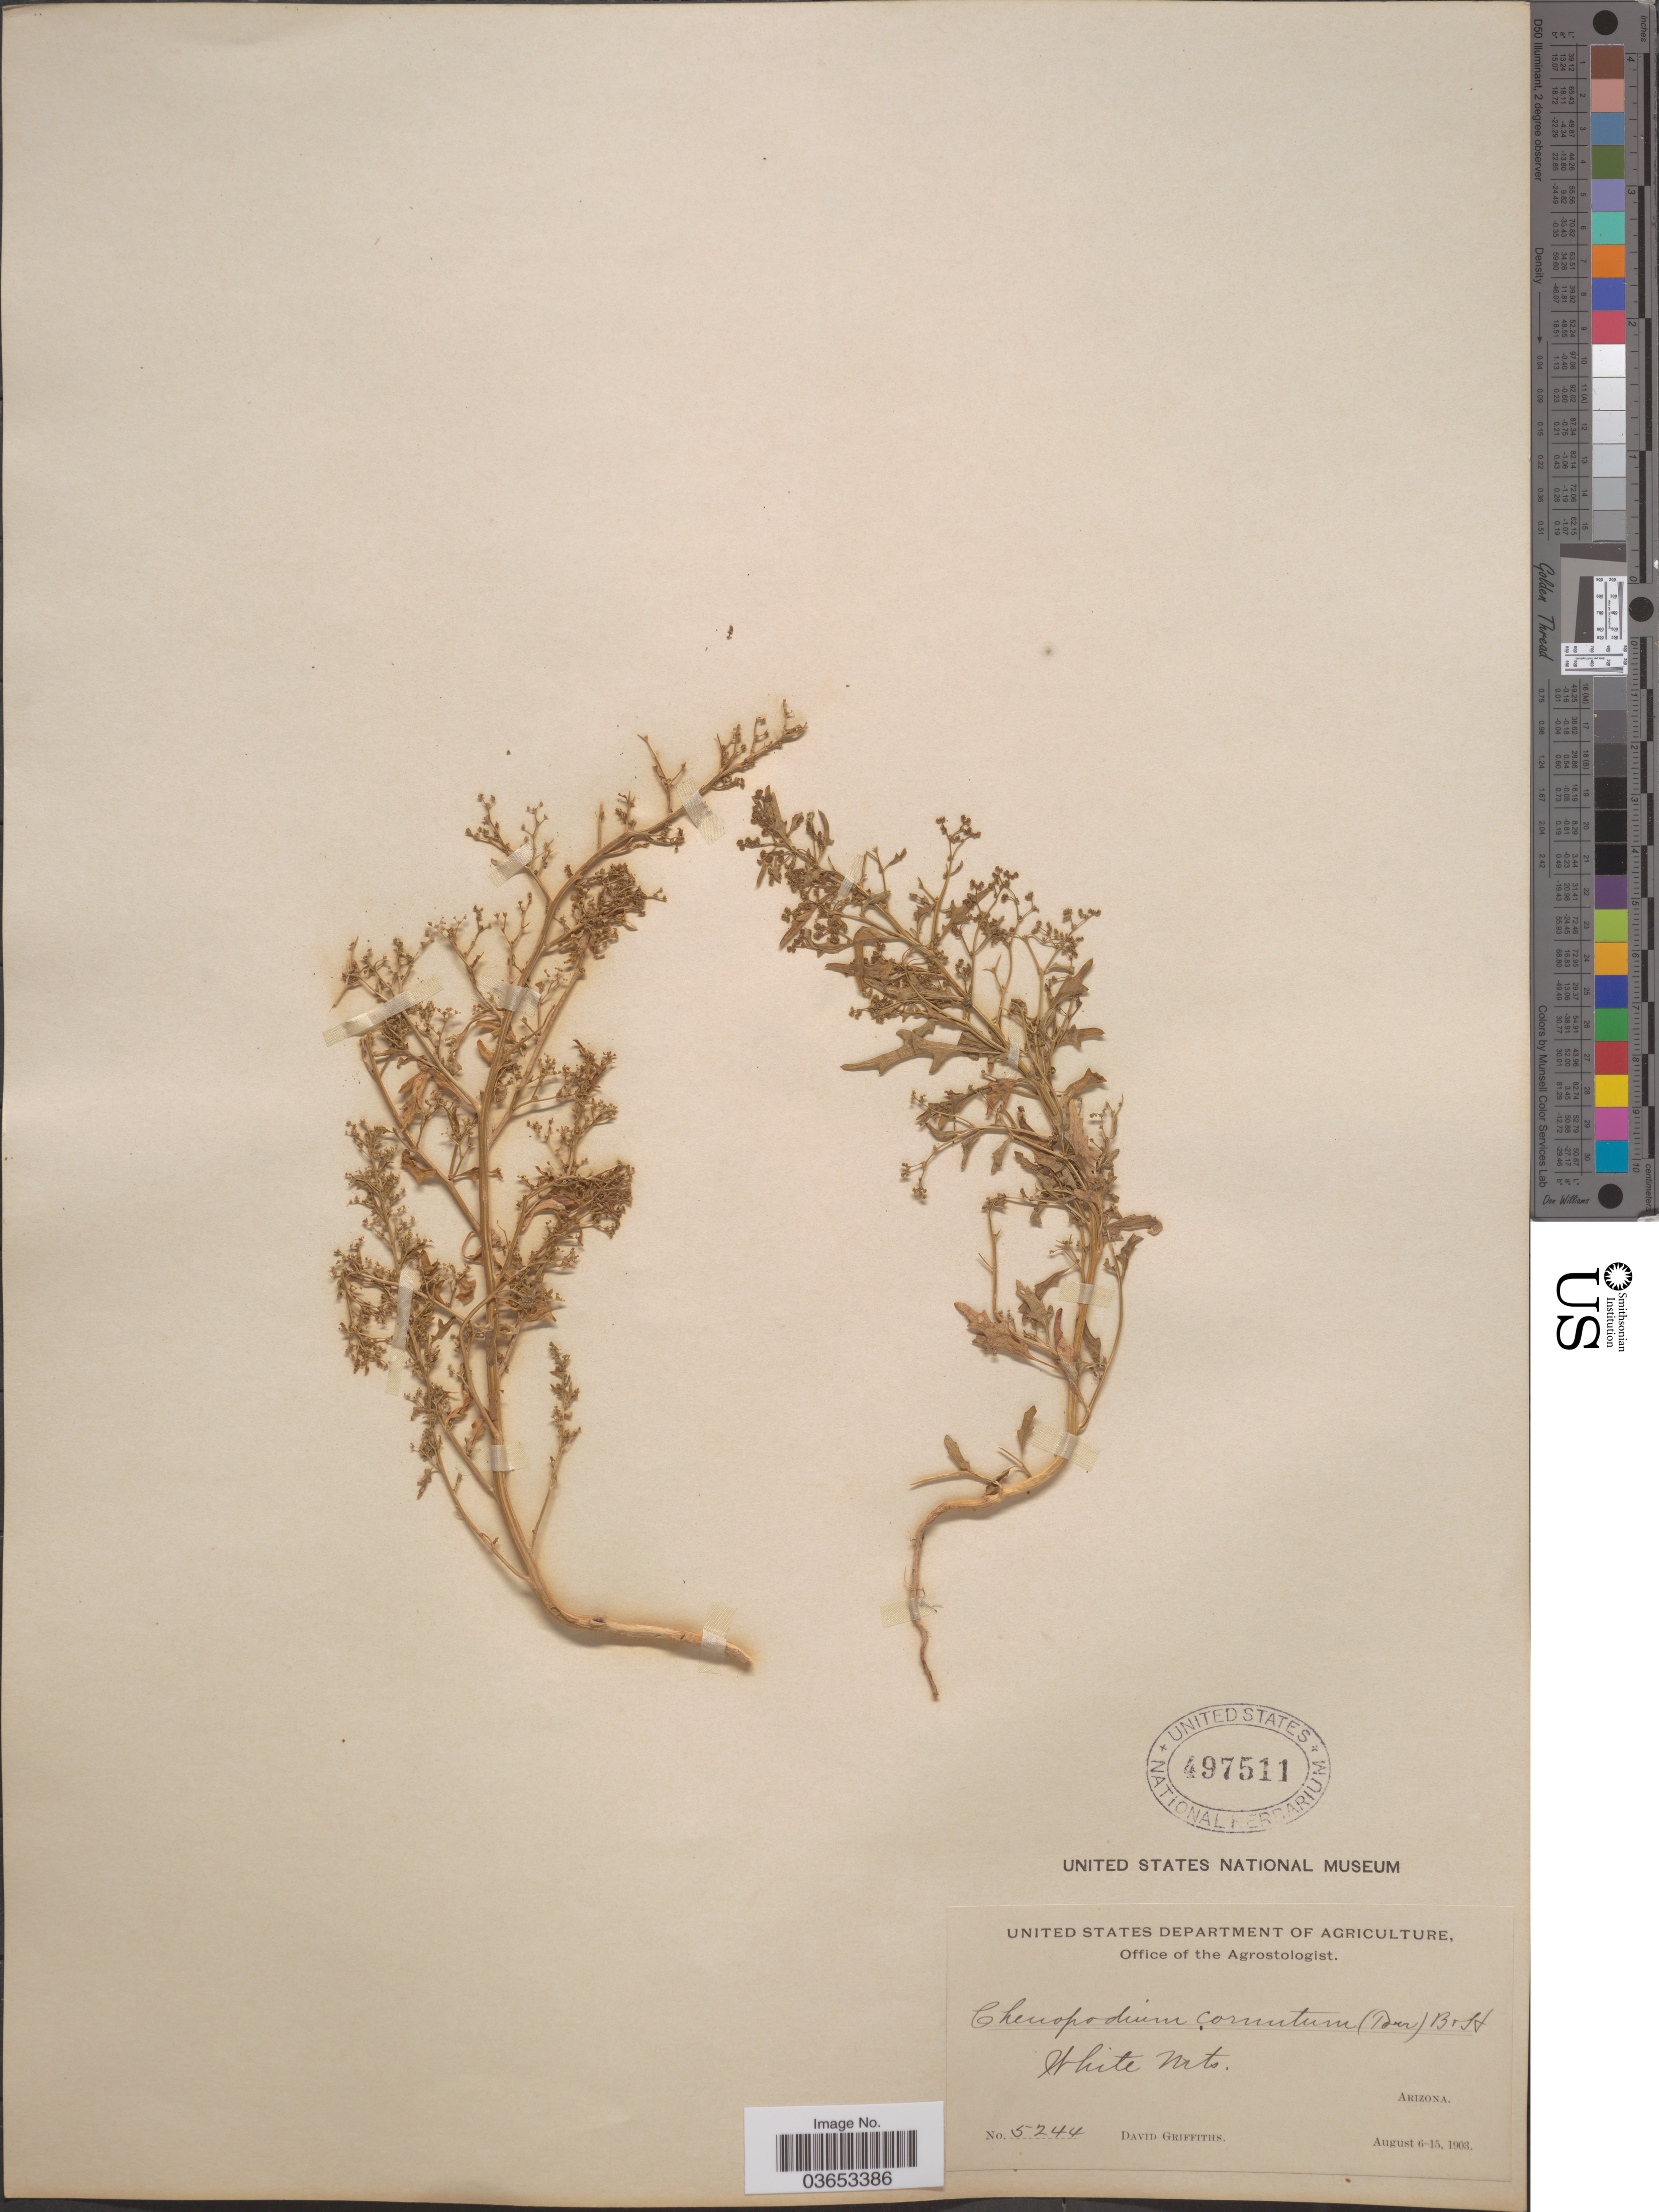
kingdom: Plantae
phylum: Tracheophyta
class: Magnoliopsida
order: Caryophyllales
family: Amaranthaceae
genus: Chenopodium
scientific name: Chenopodium incisum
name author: Poir.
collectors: D. Griffiths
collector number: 5244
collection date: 1903-08-06/1903-08-15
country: United States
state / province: Arizona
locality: White Mts.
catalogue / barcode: US 497511